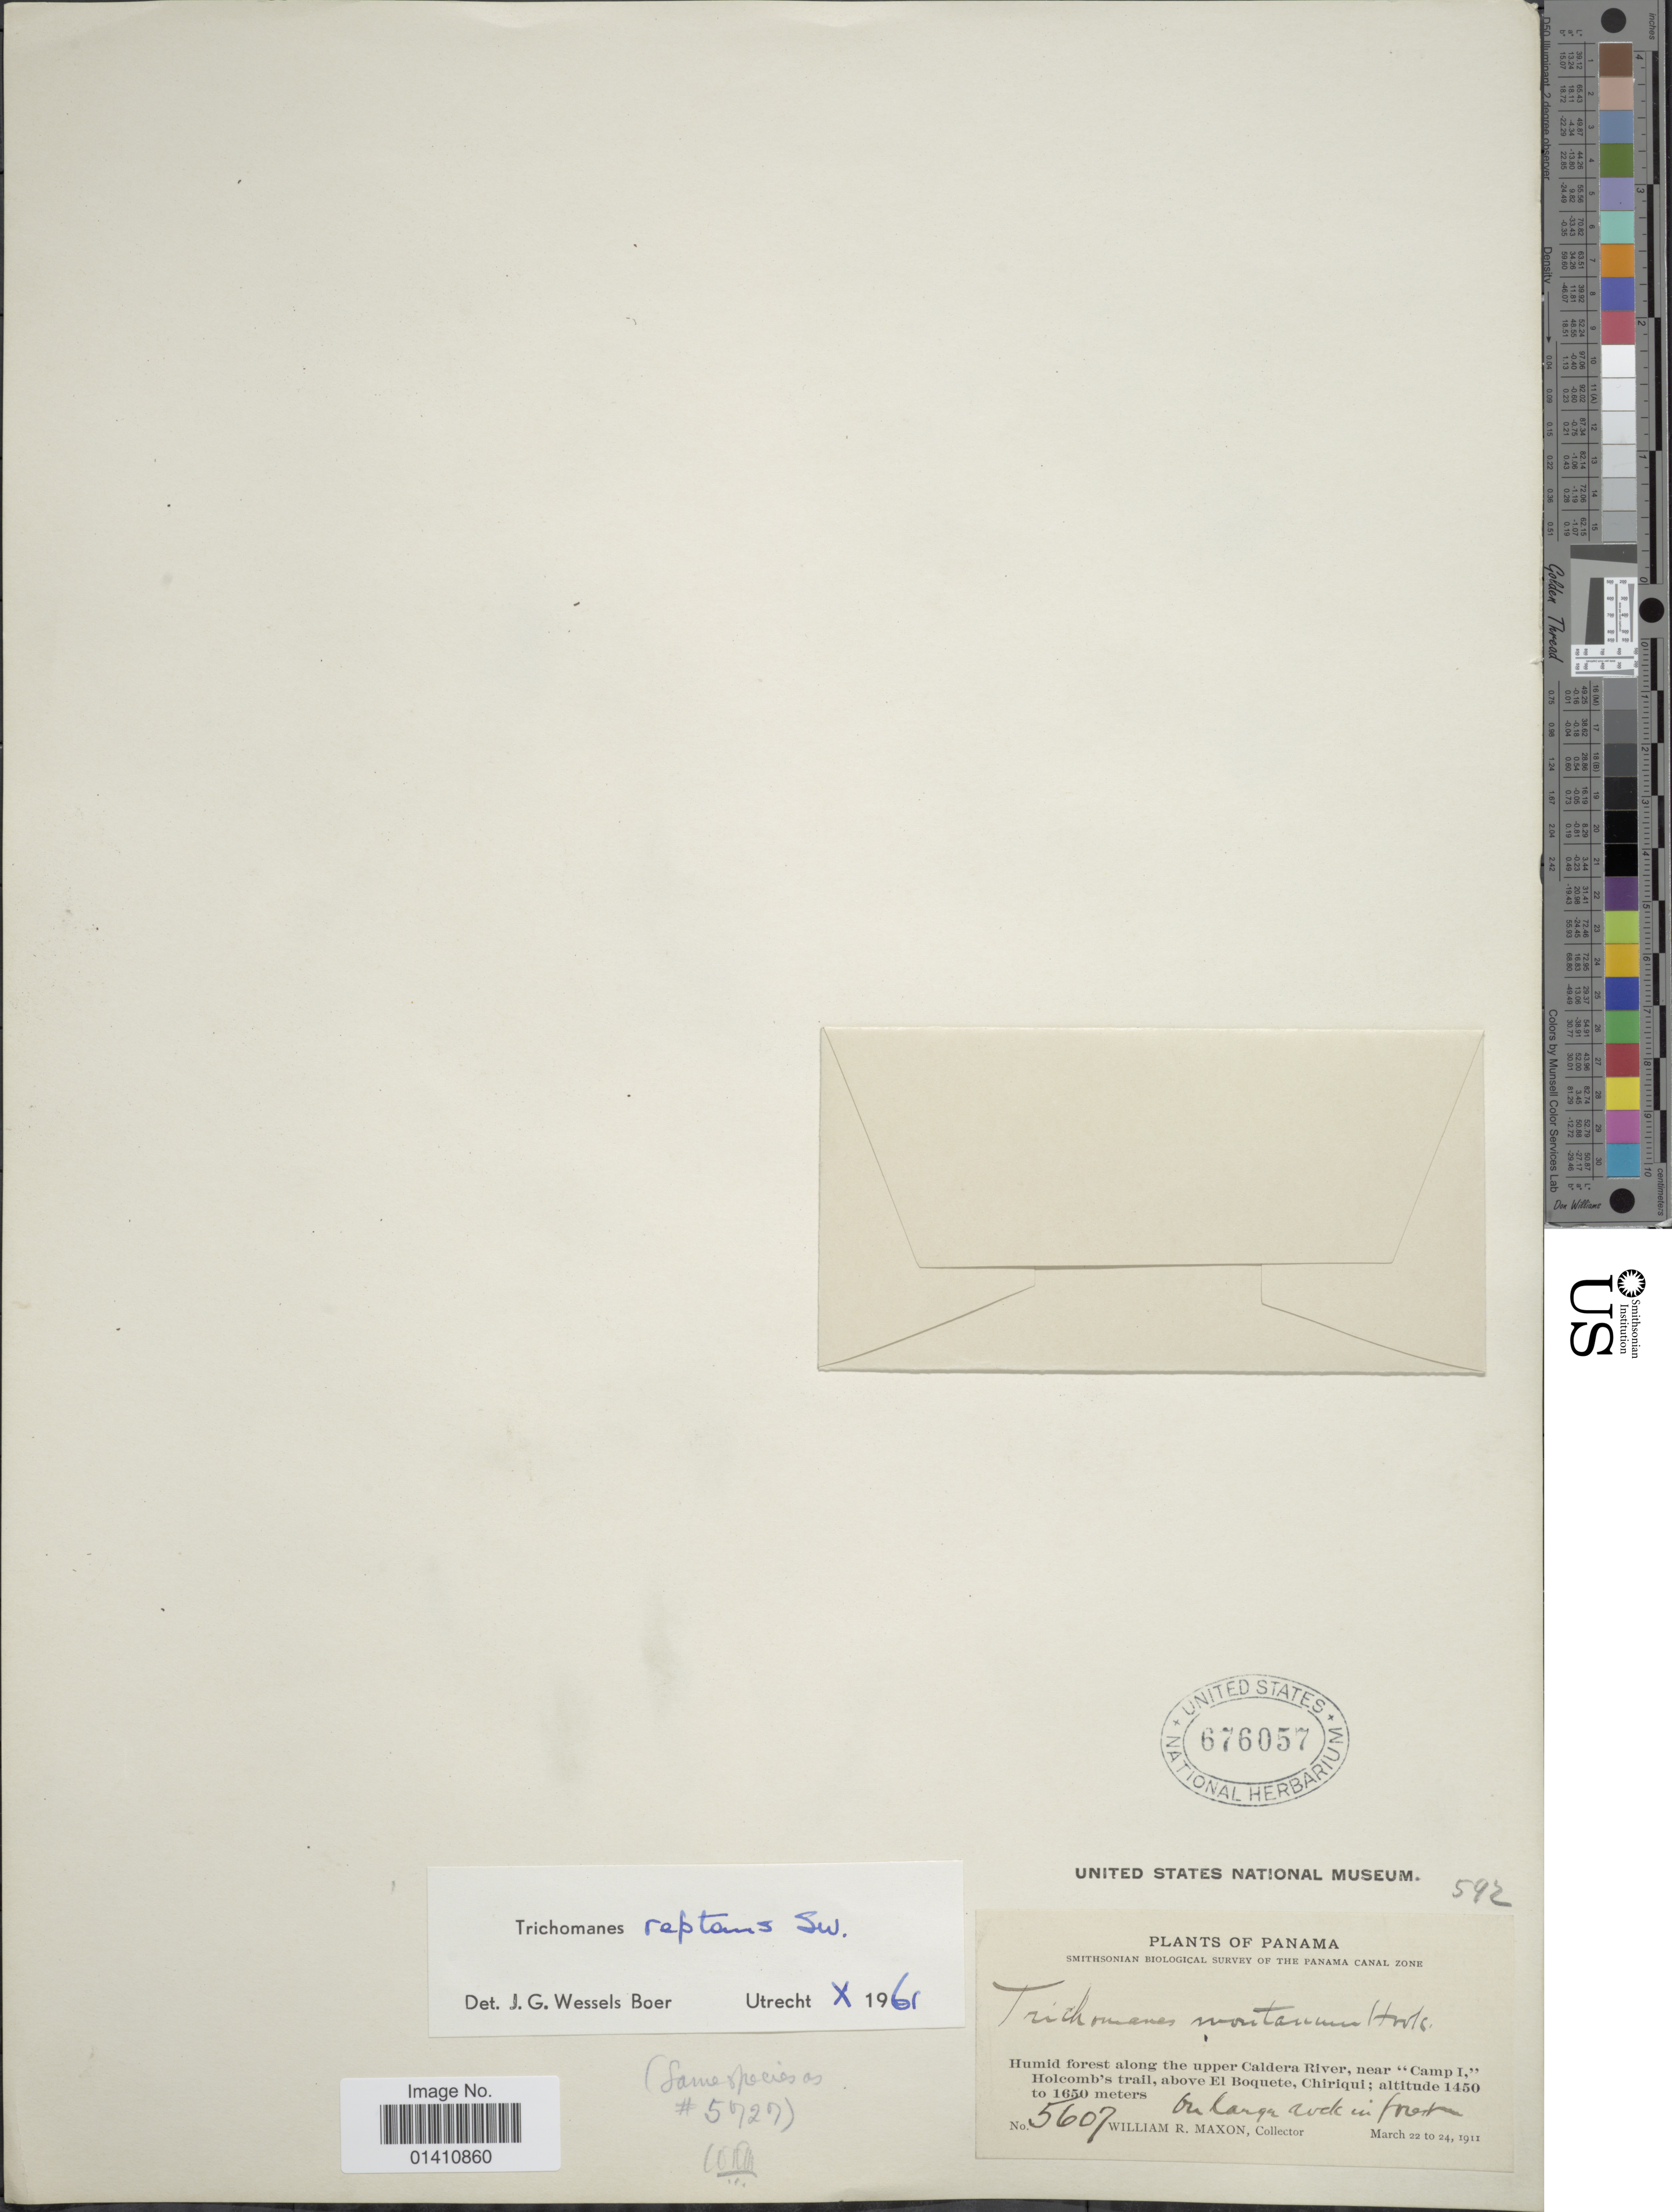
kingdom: Plantae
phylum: Tracheophyta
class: Polypodiopsida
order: Hymenophyllales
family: Hymenophyllaceae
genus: Didymoglossum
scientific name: Didymoglossum reptans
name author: (Sw.) C. Presl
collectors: W. R. Maxon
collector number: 5607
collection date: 1911-03-22/1911-03-24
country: Panama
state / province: Chiriqui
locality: Humid forest along the upper Caldera River, near "Camp I" Holcomb's trail, above El Boquete. Panama Canal Zone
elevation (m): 1450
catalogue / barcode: US 676057